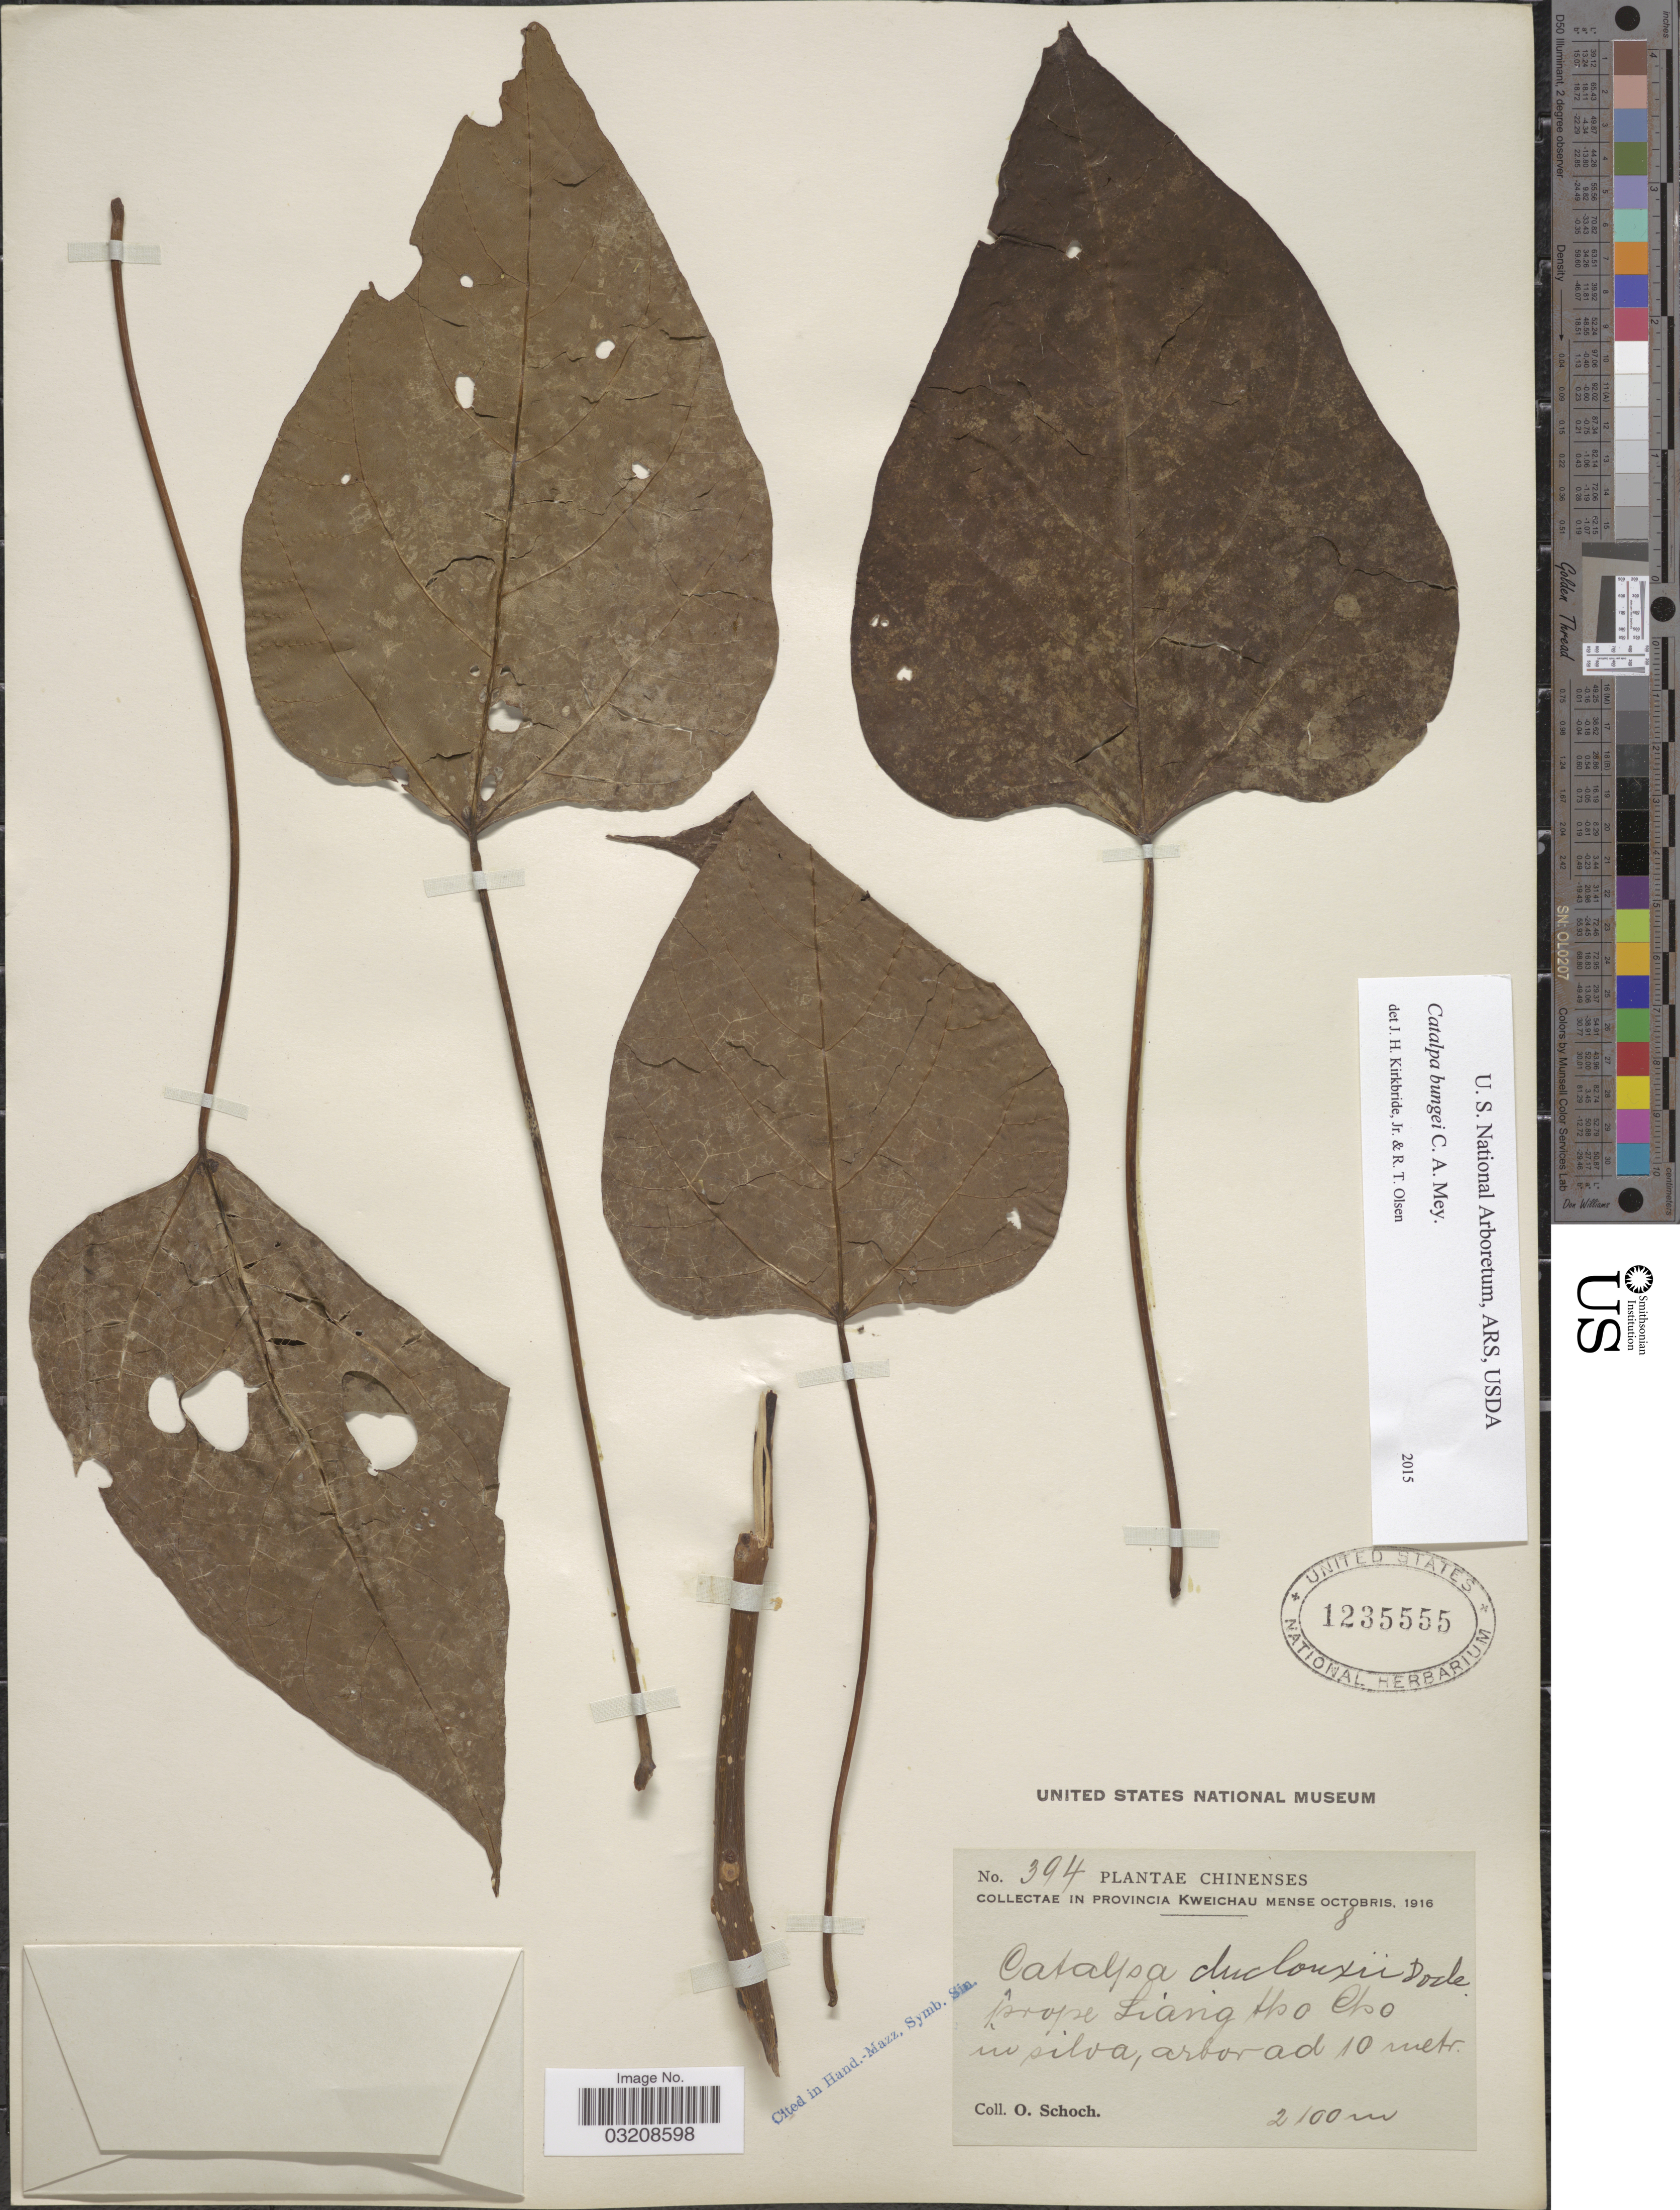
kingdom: Plantae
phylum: Tracheophyta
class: Magnoliopsida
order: Lamiales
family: Bignoniaceae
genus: Catalpa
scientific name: Catalpa bungei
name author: C.A. Mey.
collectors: O. Schoch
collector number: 394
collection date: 1916-10-08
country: China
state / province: Guizhou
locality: Provincia Kweichau. Prope Liang Hso Cho [interpreted].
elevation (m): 2100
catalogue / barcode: US 1235555